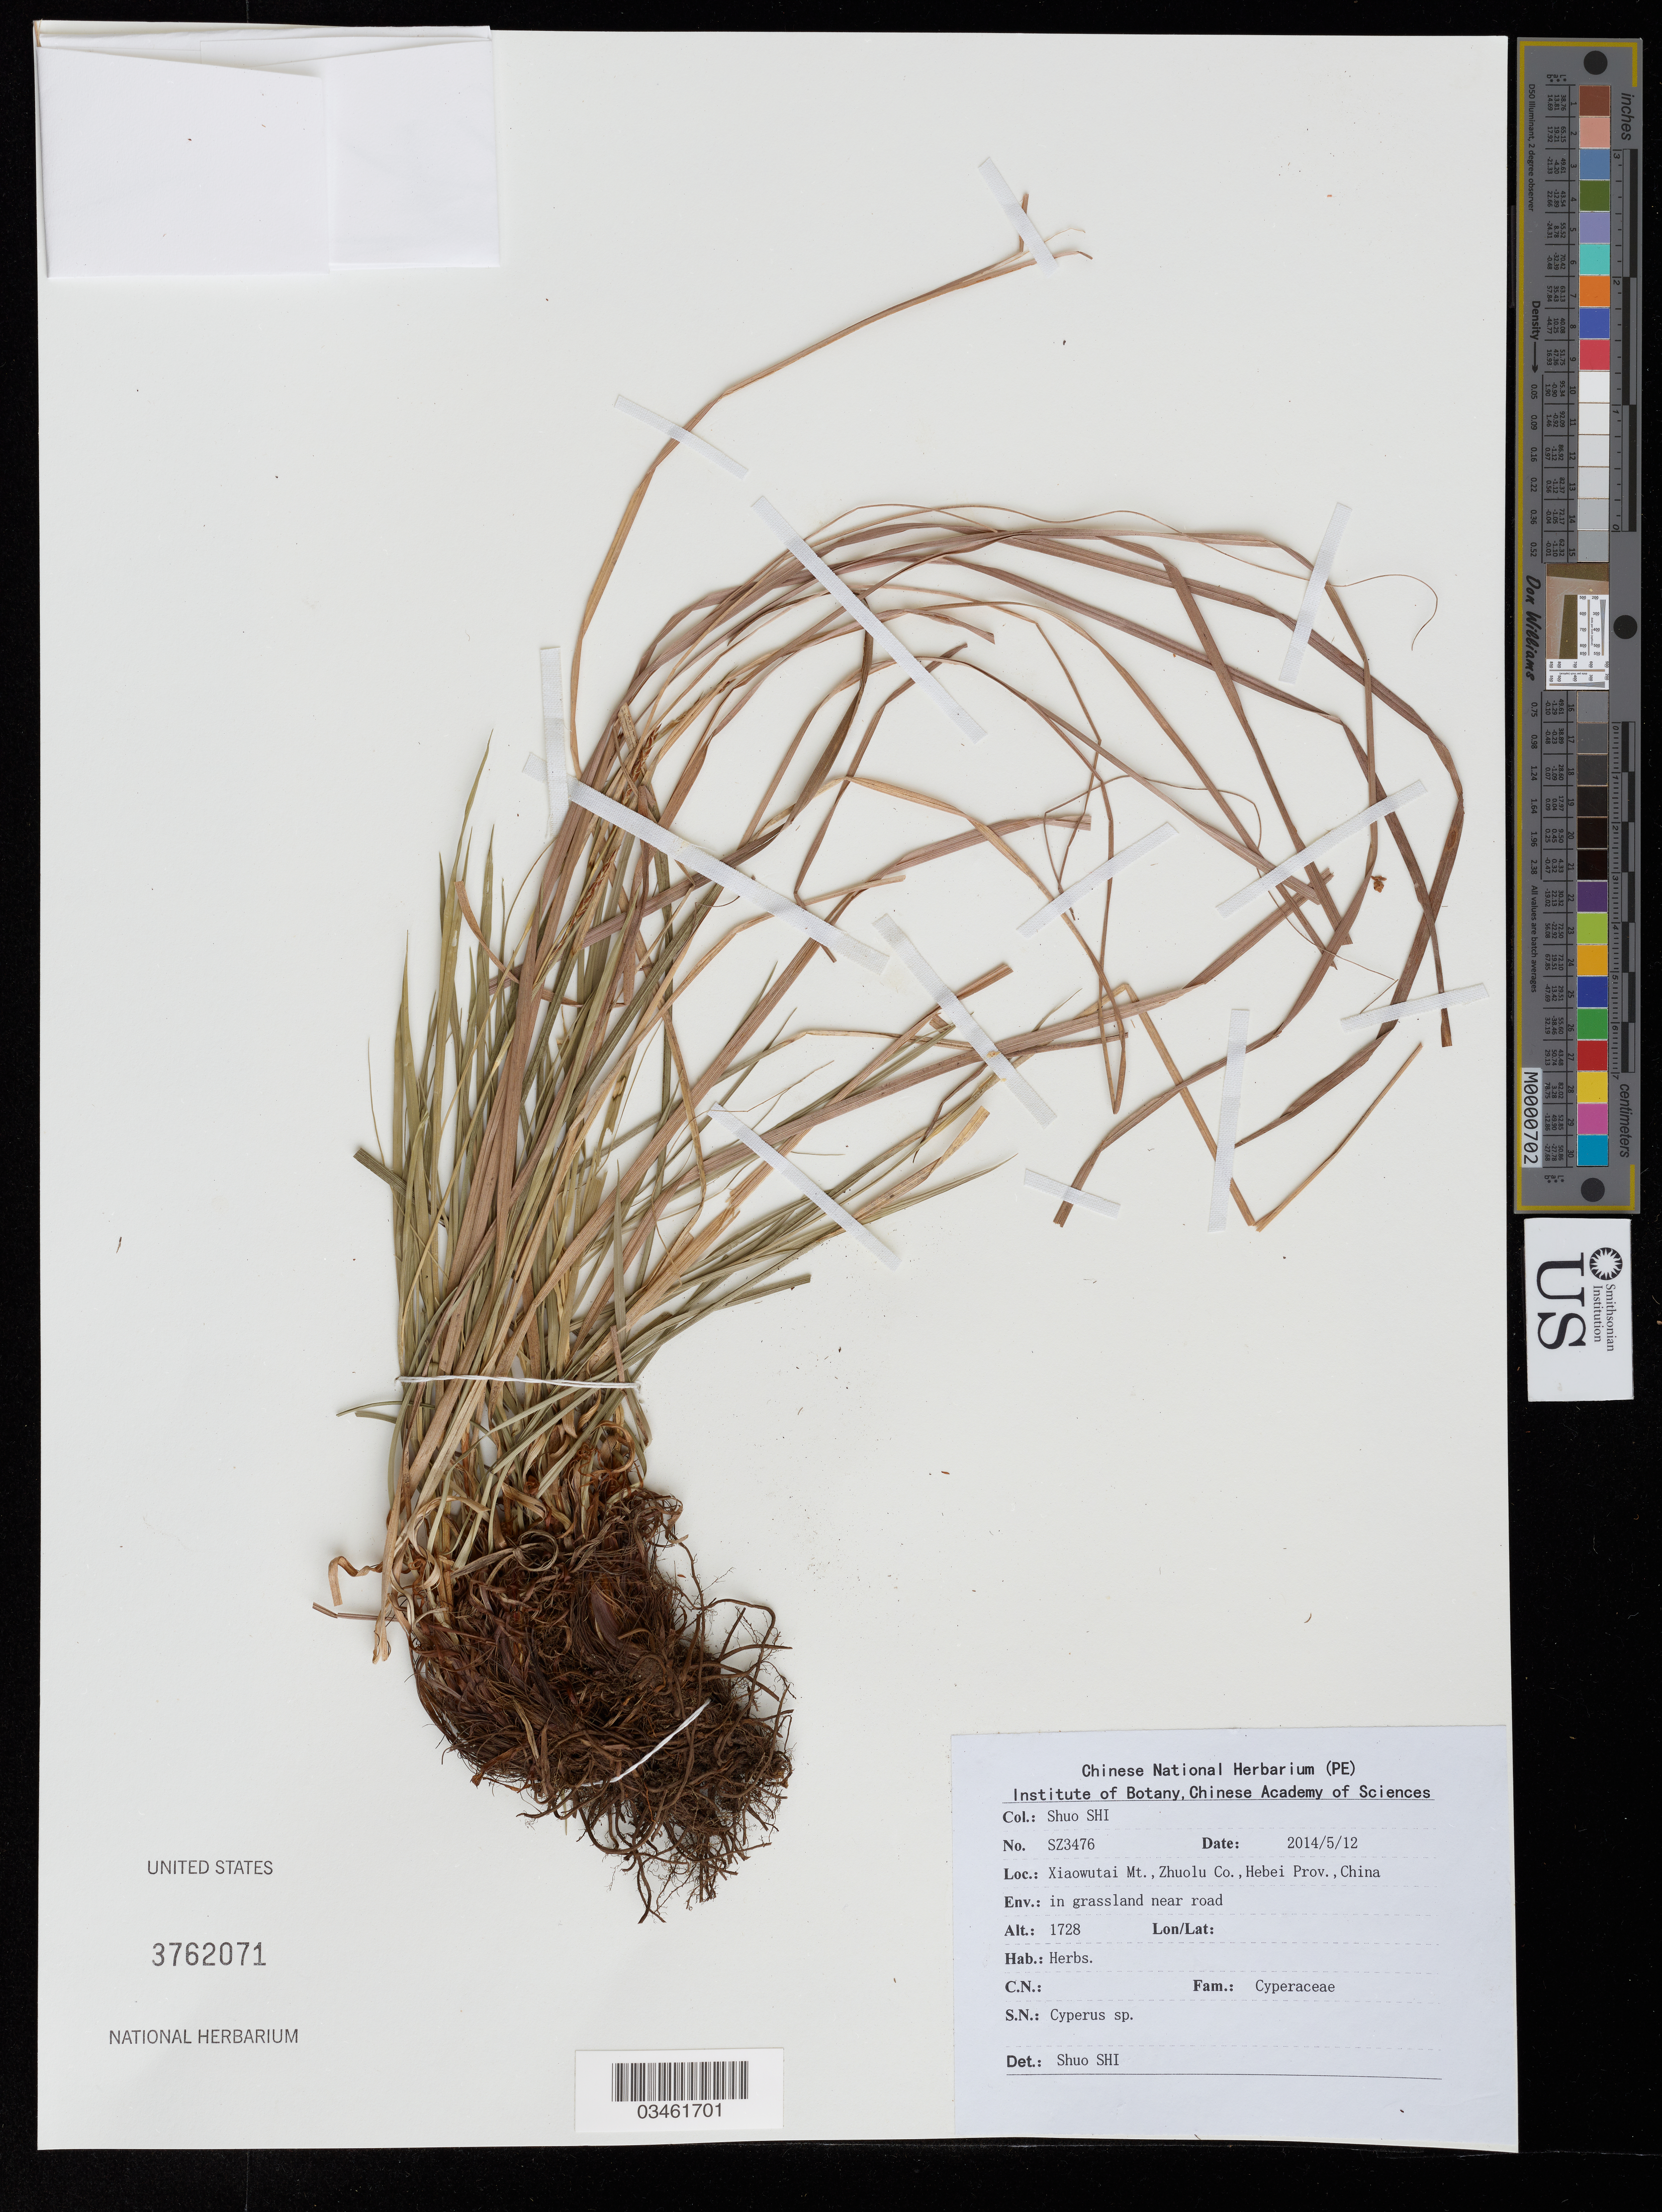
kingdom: Plantae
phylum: Tracheophyta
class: Liliopsida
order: Poales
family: Cyperaceae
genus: Cyperus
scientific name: Cyperus sp.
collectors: S. Shi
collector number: SZ3476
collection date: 2014-05-12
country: China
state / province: Hebei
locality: Xiaowutai Mt., Zhuolu Co. Env.: in grassland near road.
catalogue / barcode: US 3762071